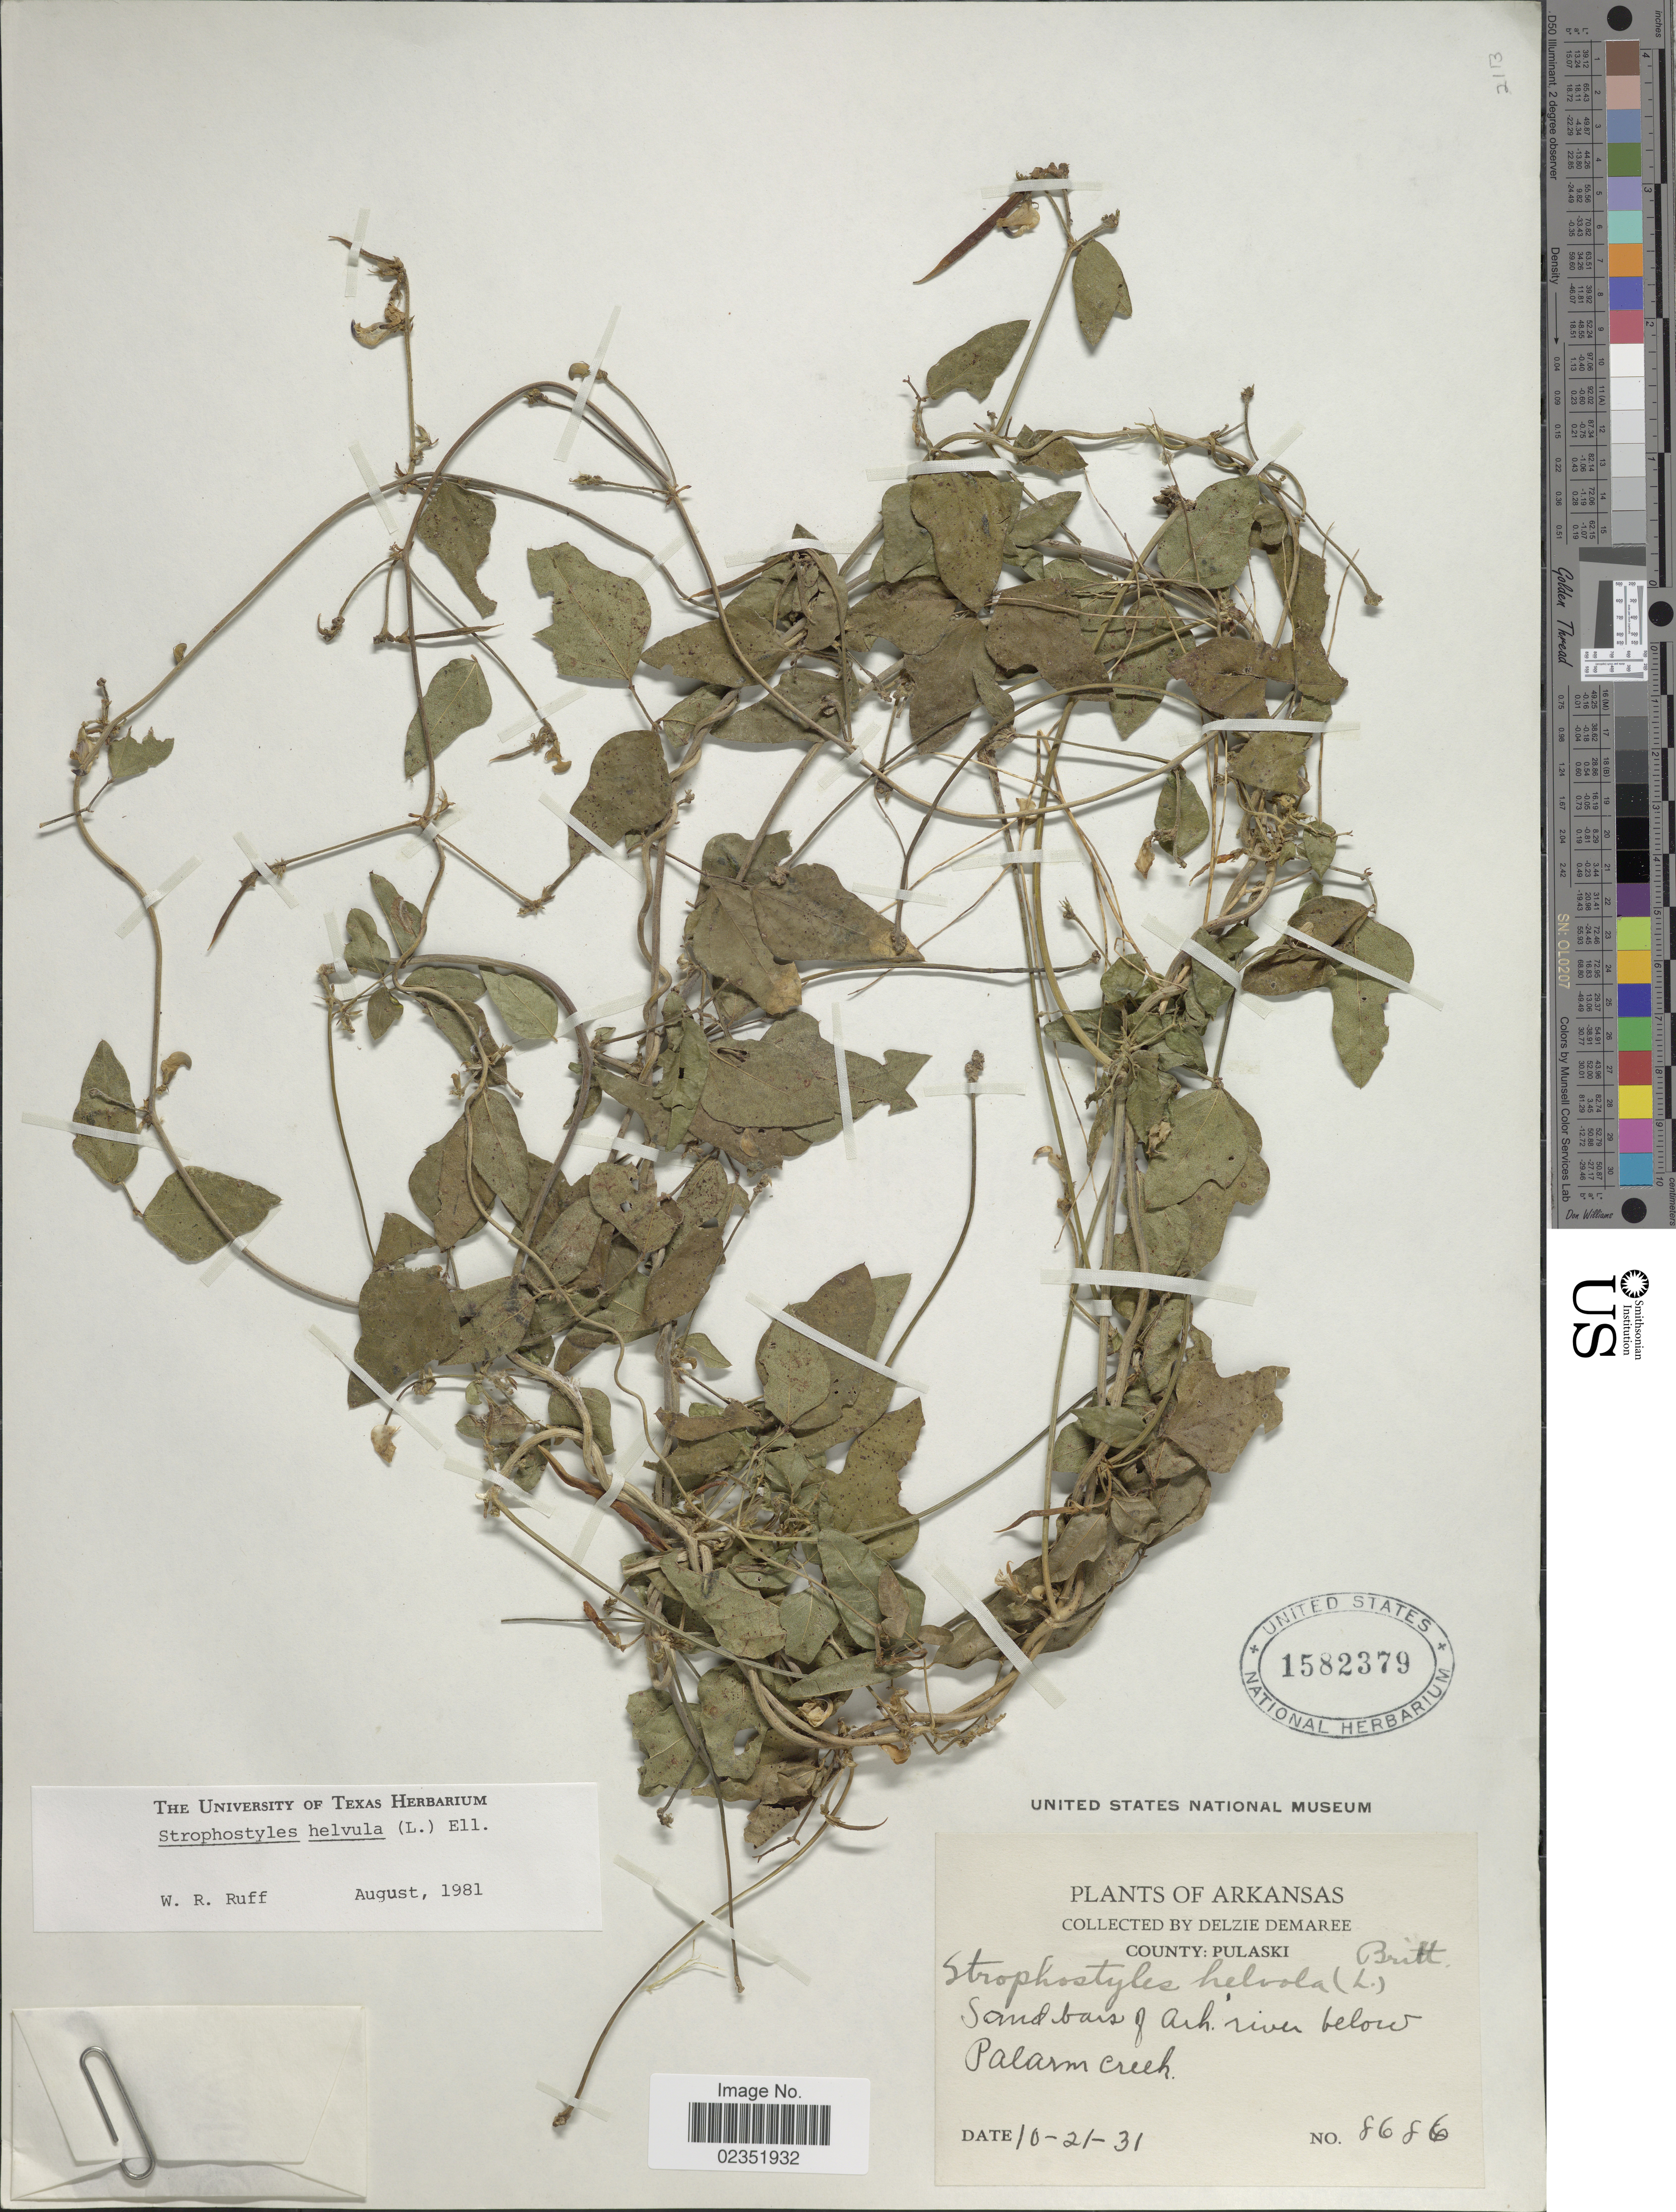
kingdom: Plantae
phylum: Tracheophyta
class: Magnoliopsida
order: Fabales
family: Fabaceae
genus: Strophostyles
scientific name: Strophostyles helvola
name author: (L.) Elliott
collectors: D. Demaree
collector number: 8686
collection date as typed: Transcribed d/m/y: 21/10/31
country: United States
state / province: Arkansas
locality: County: Pulaski, Sand bars of Ark. river. below Palarm Creek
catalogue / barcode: US 1582379